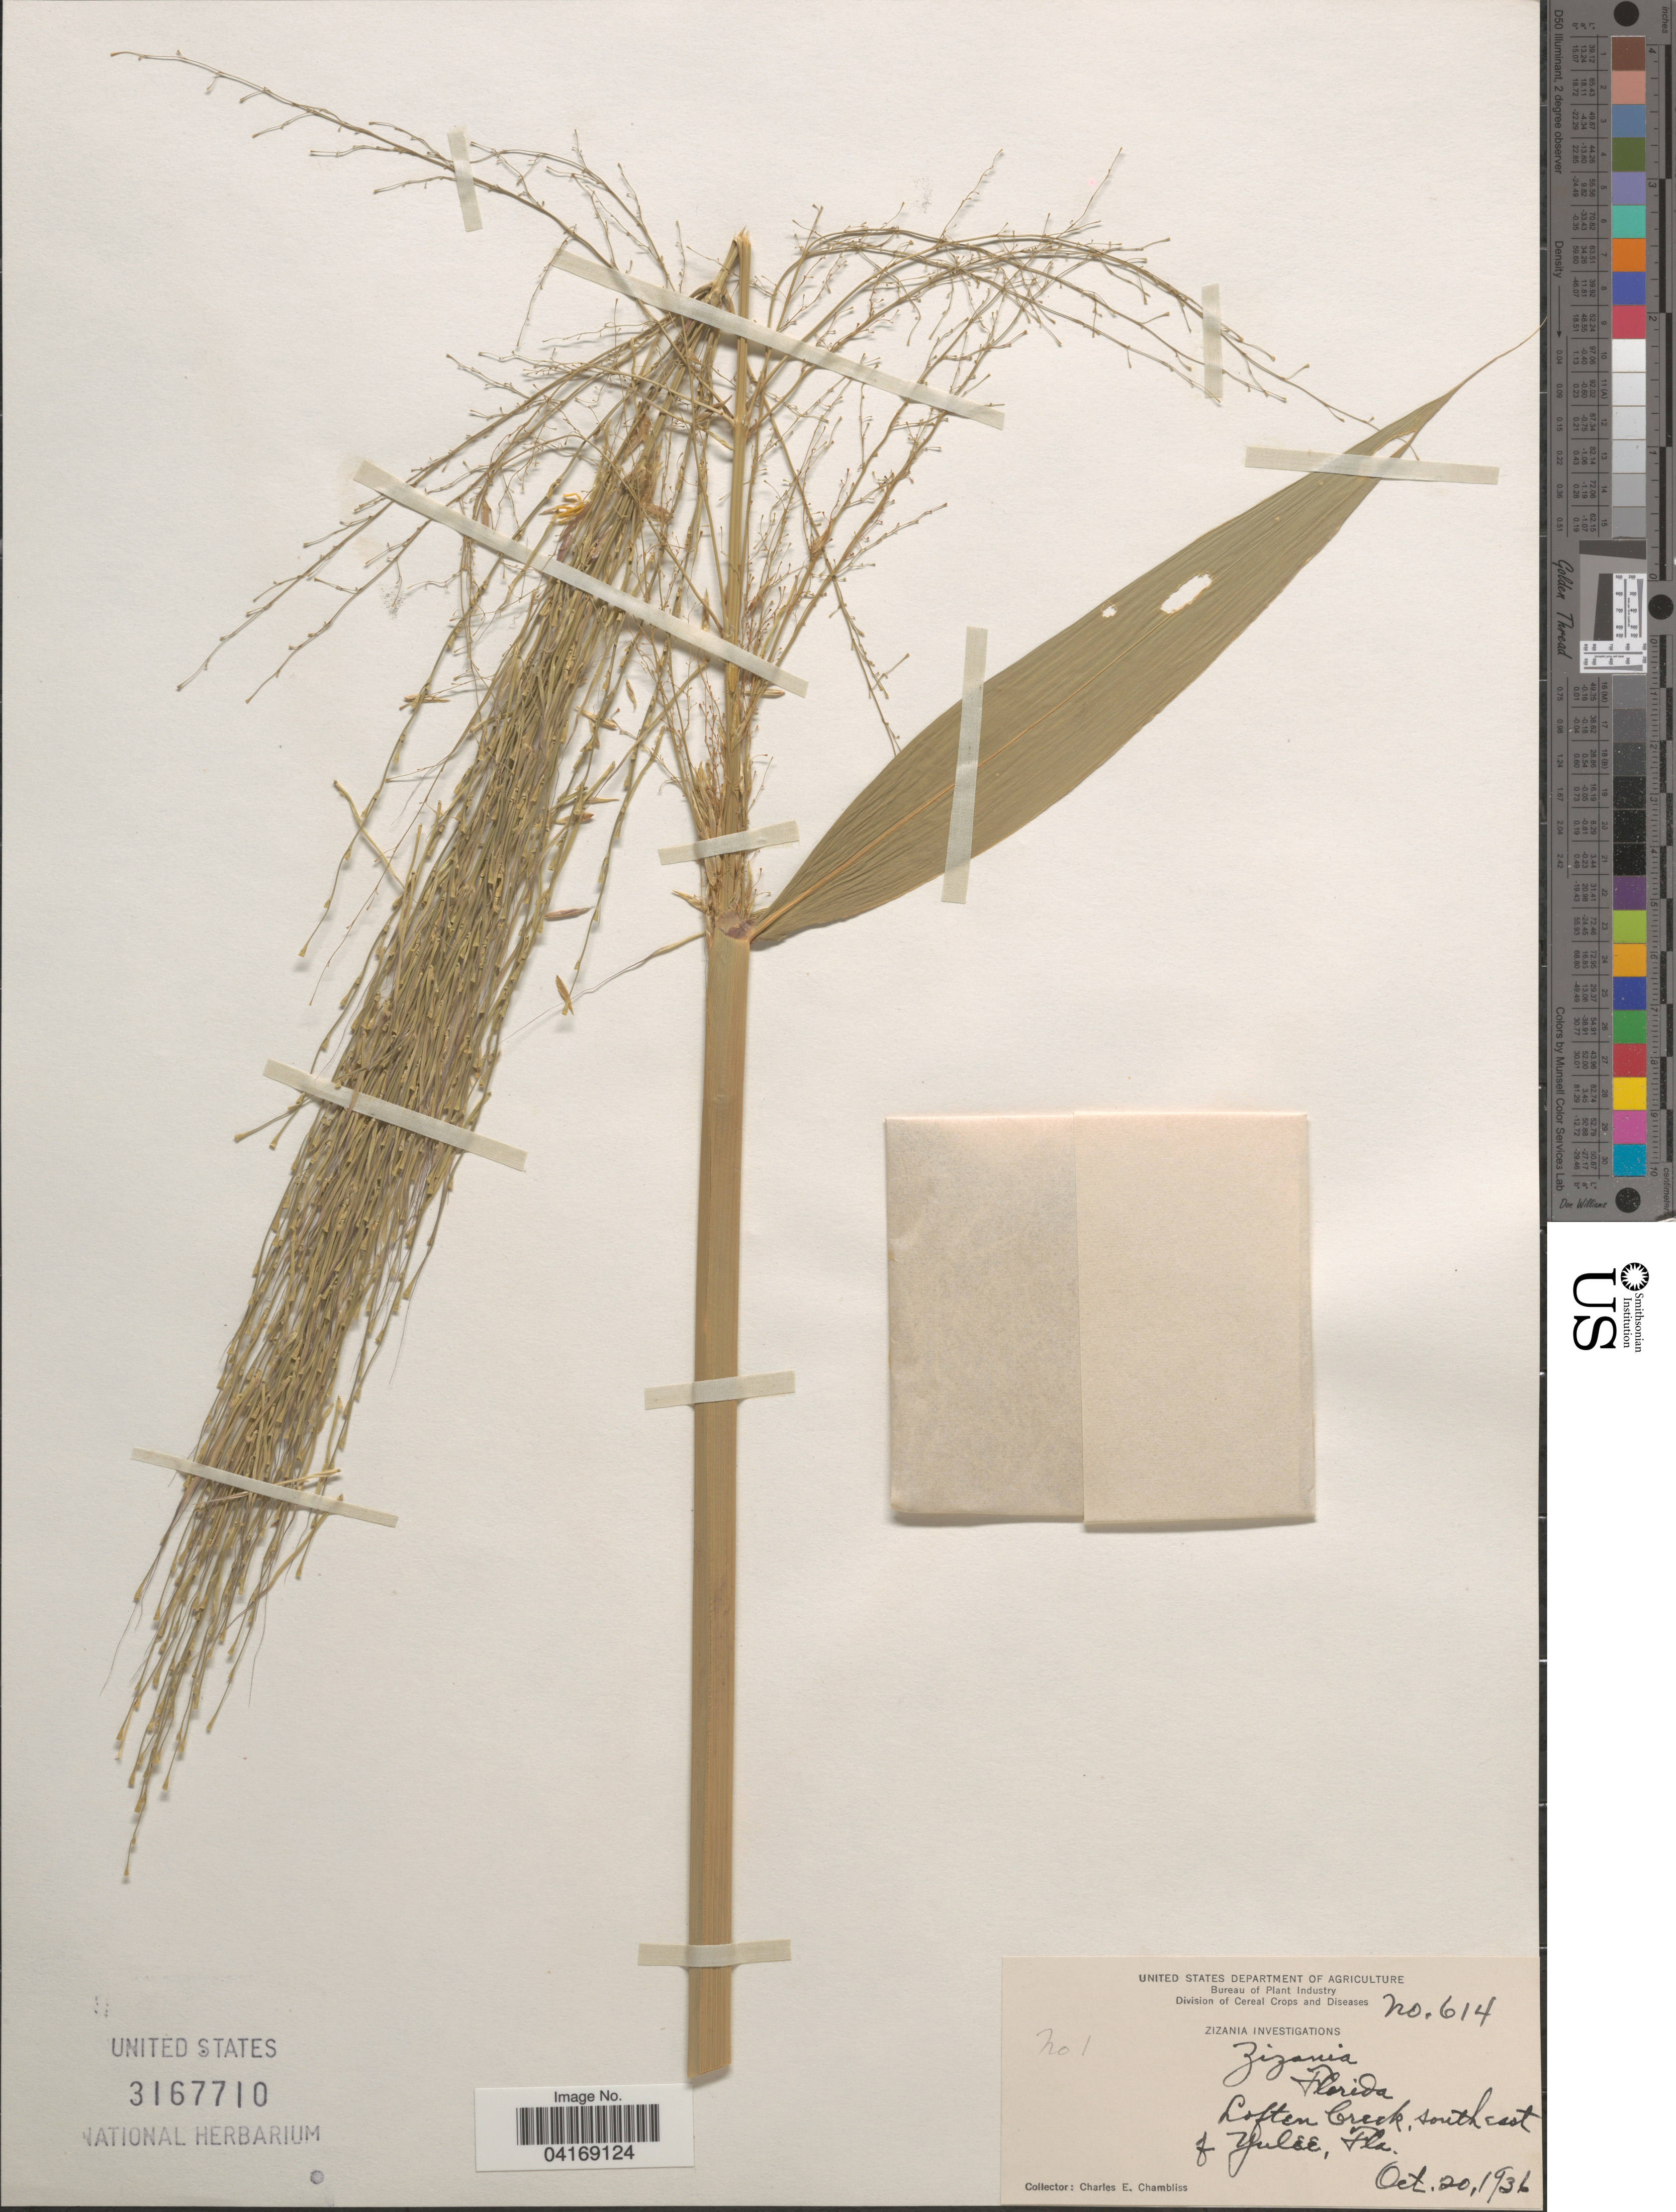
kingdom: Plantae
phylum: Tracheophyta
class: Liliopsida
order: Poales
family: Poaceae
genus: Zizania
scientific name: Zizania sp.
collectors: C. Chambliss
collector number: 614/1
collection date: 1936-10-20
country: United States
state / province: Florida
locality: Loften Creek, south east of Yulee.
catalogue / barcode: US 3167710